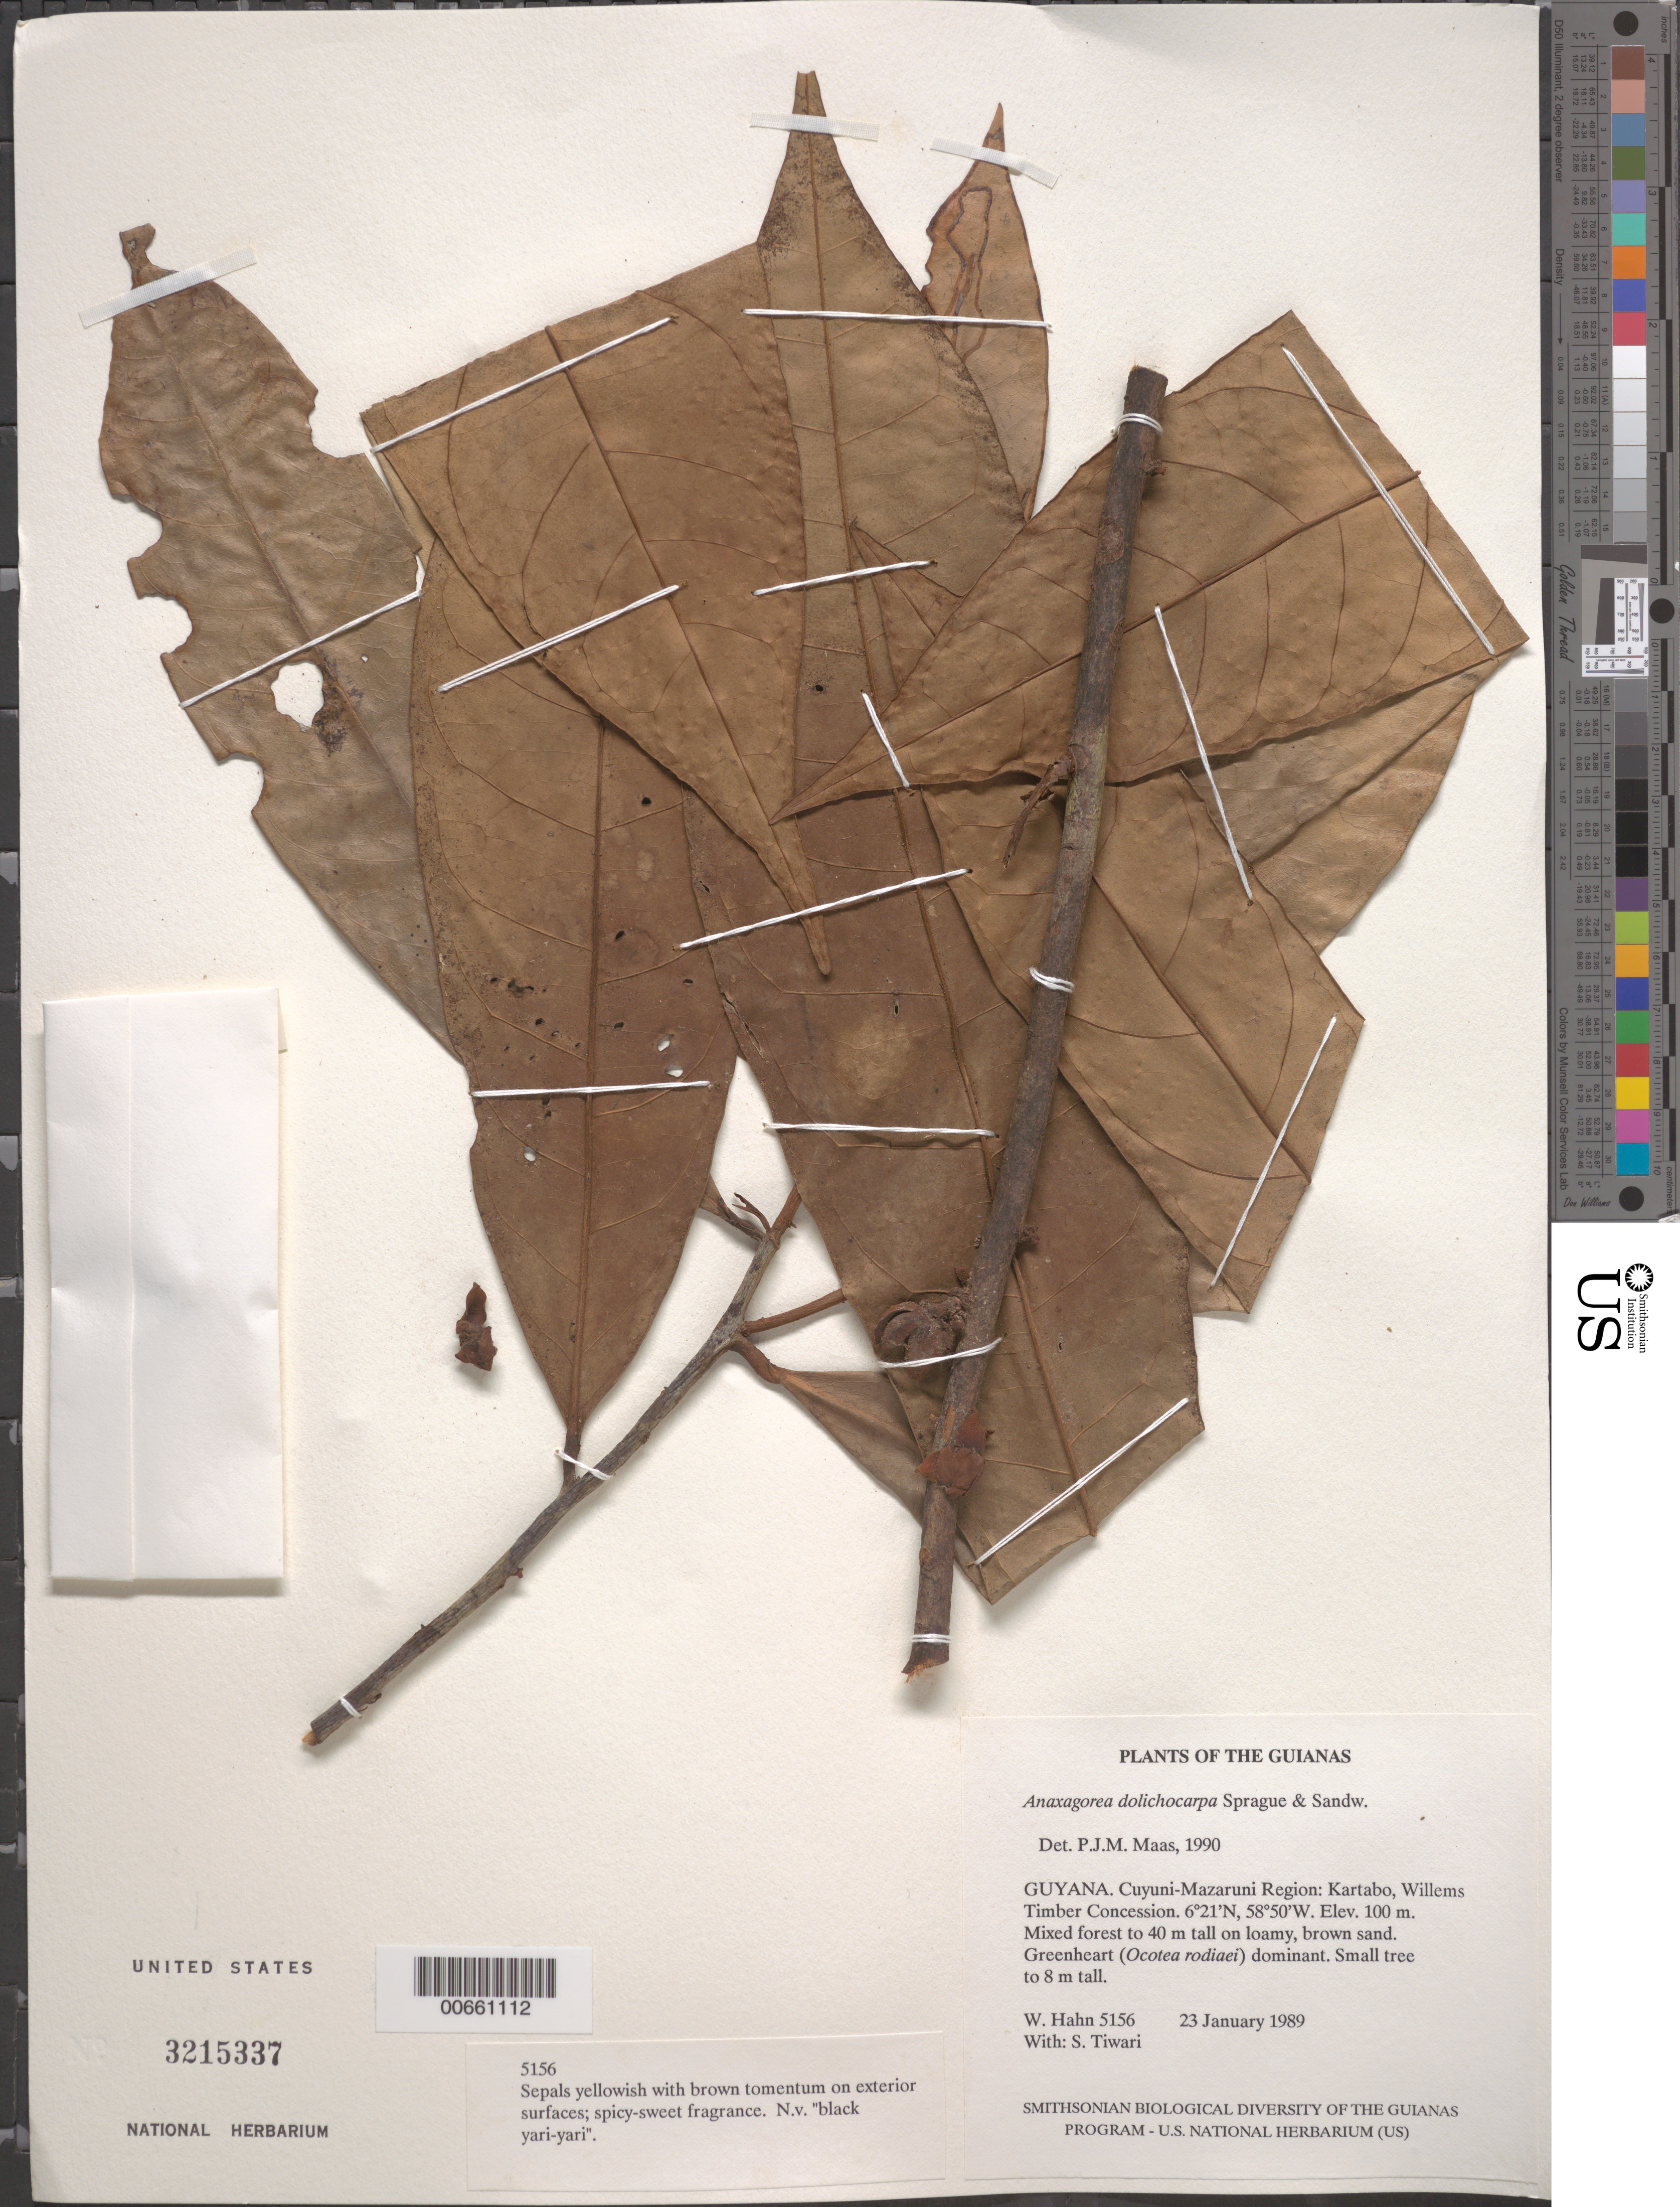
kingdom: Plantae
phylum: Tracheophyta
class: Magnoliopsida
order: Magnoliales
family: Annonaceae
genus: Anaxagorea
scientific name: Anaxagorea dolichocarpa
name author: Sprague & Sandwith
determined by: Maas, Paul J. M.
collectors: W. Hahn & S. Tiwari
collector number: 5156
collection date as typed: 23 January 1989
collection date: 1989-01-23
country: Guyana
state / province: Cuyuni-Mazaruni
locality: Kartabo, Willems Timber concession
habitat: Mixed forest to 40 m tall on loamy, brown sand. Greenheart (Ocotea rodiaei) dominant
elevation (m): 100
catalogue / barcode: US 3215337